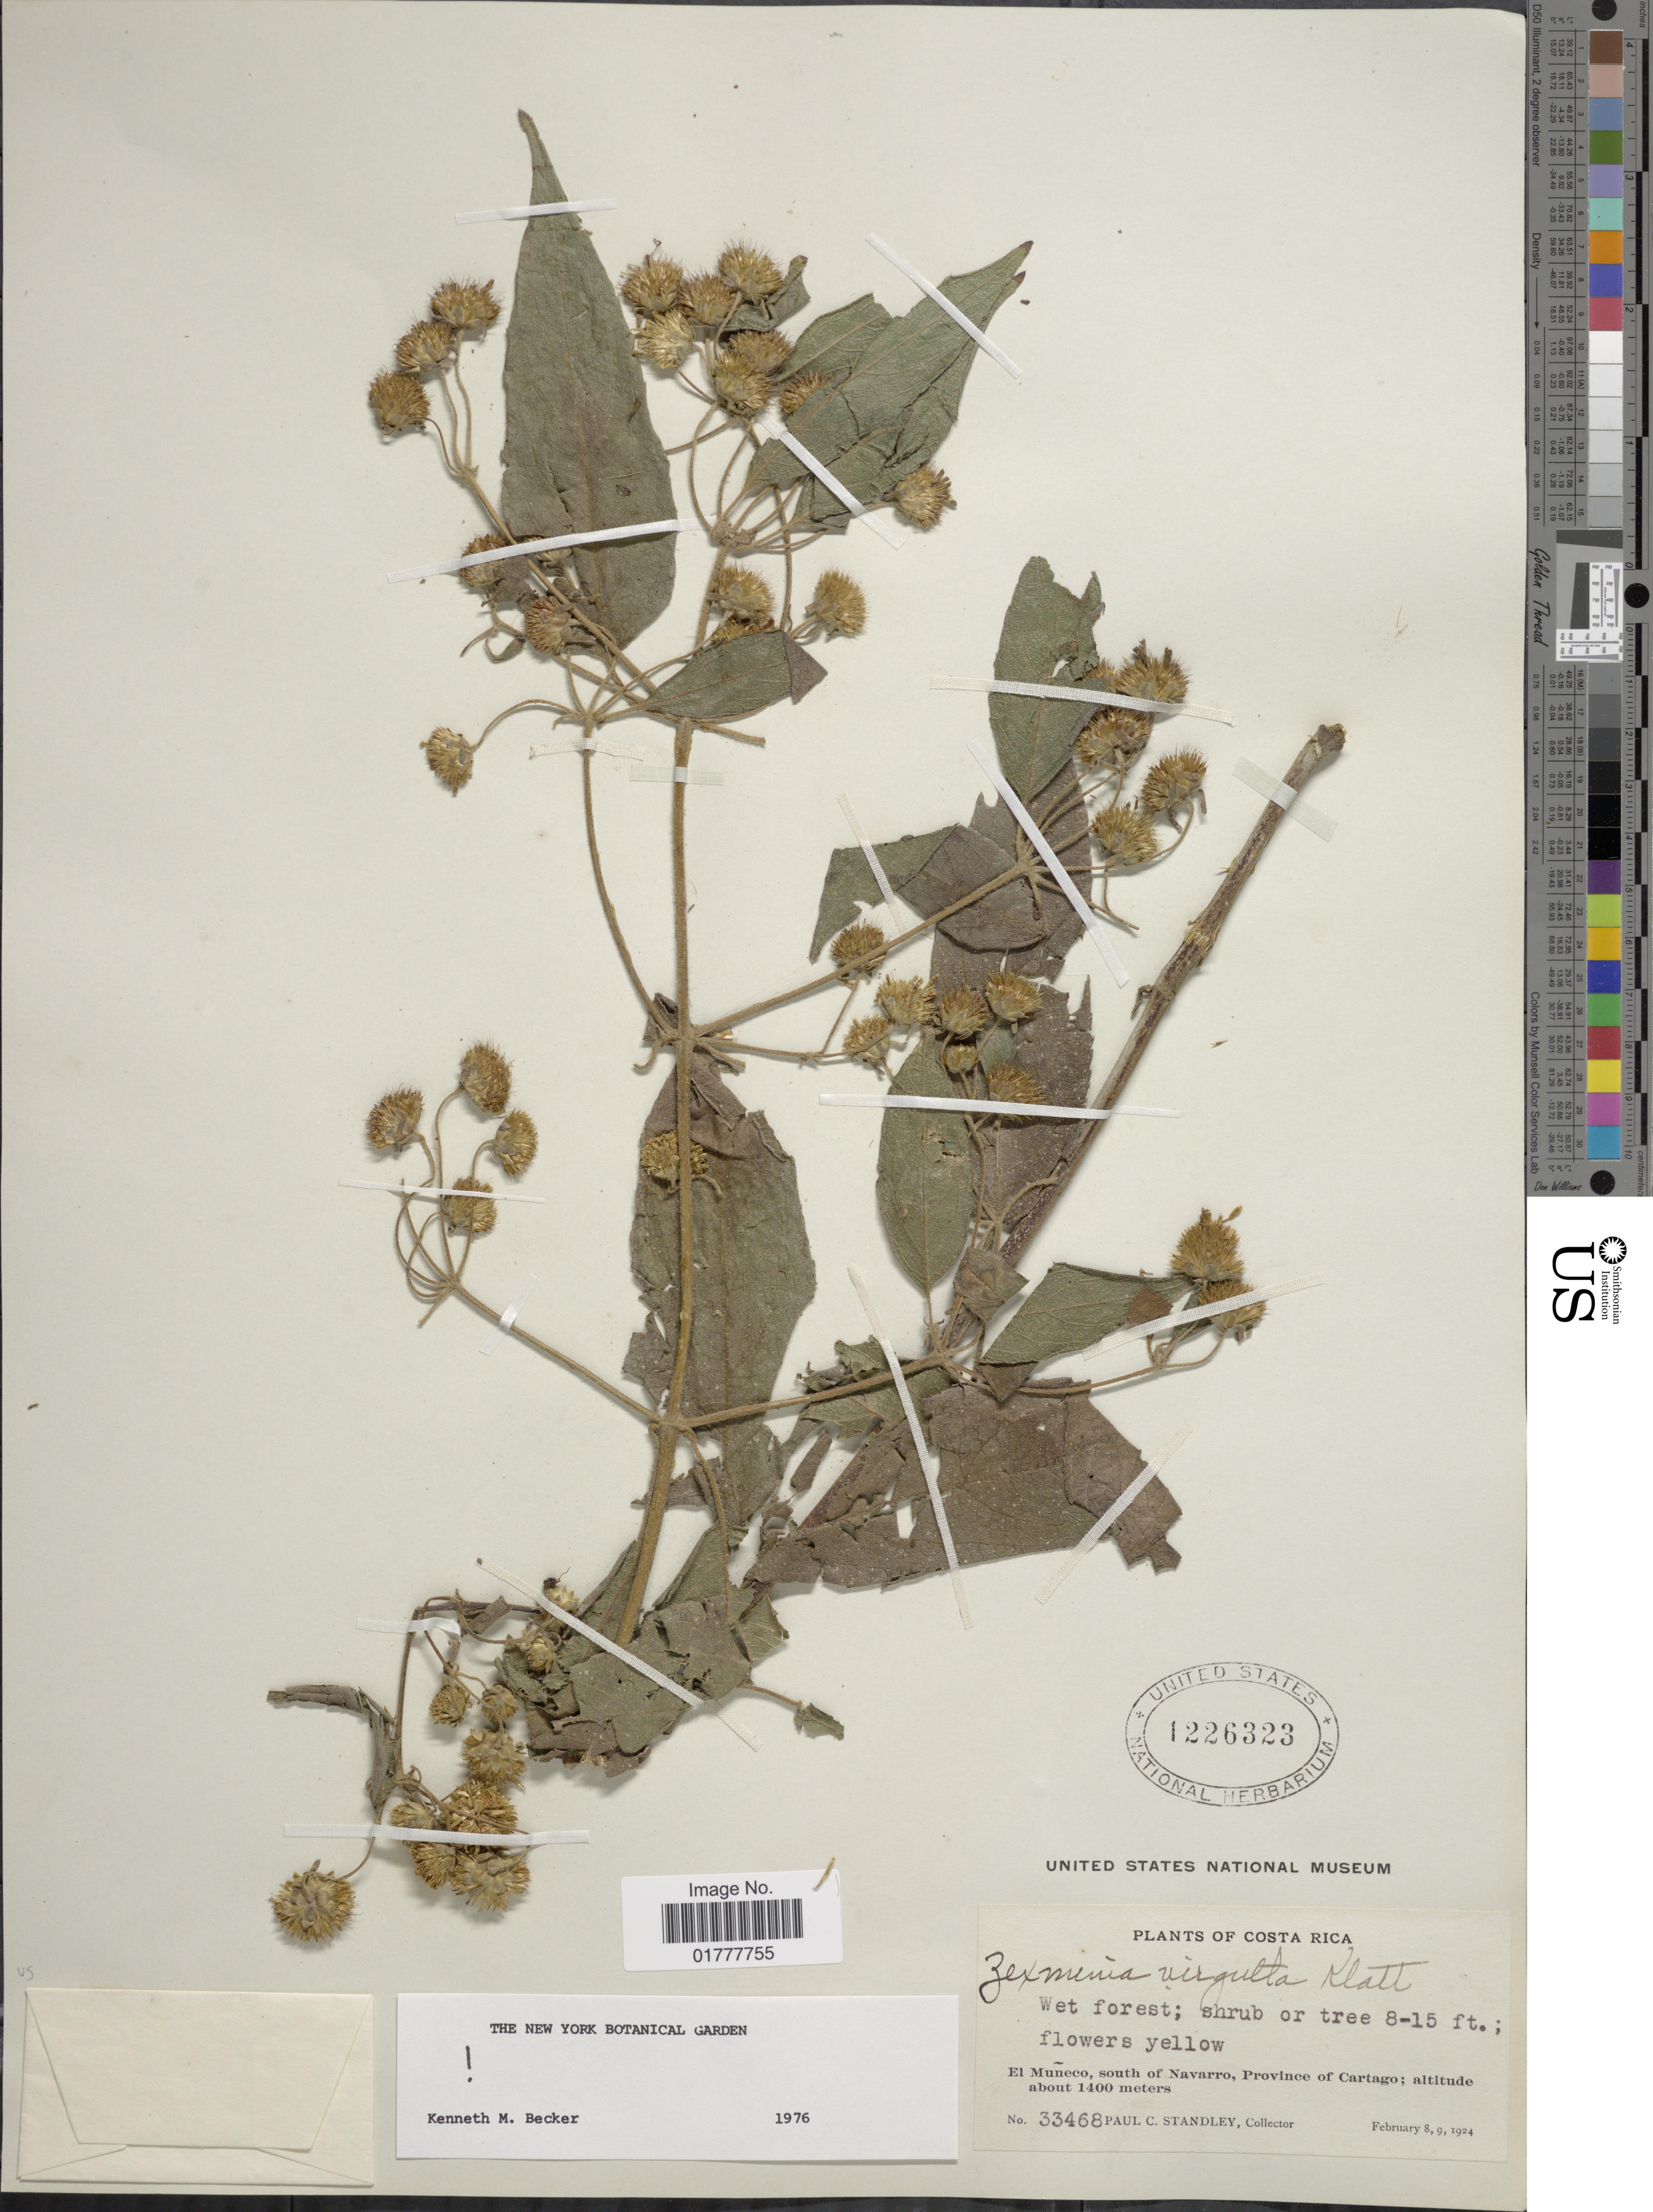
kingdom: Plantae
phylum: Tracheophyta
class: Magnoliopsida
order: Asterales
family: Asteraceae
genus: Zexmenia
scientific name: Zexmenia virgulta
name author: Klatt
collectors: P. C. Standley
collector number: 33468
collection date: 1924-02-08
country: Costa Rica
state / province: Cartago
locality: El Muneo, south of Navarro, Province of Cartago.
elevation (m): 1400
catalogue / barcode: US 1226323